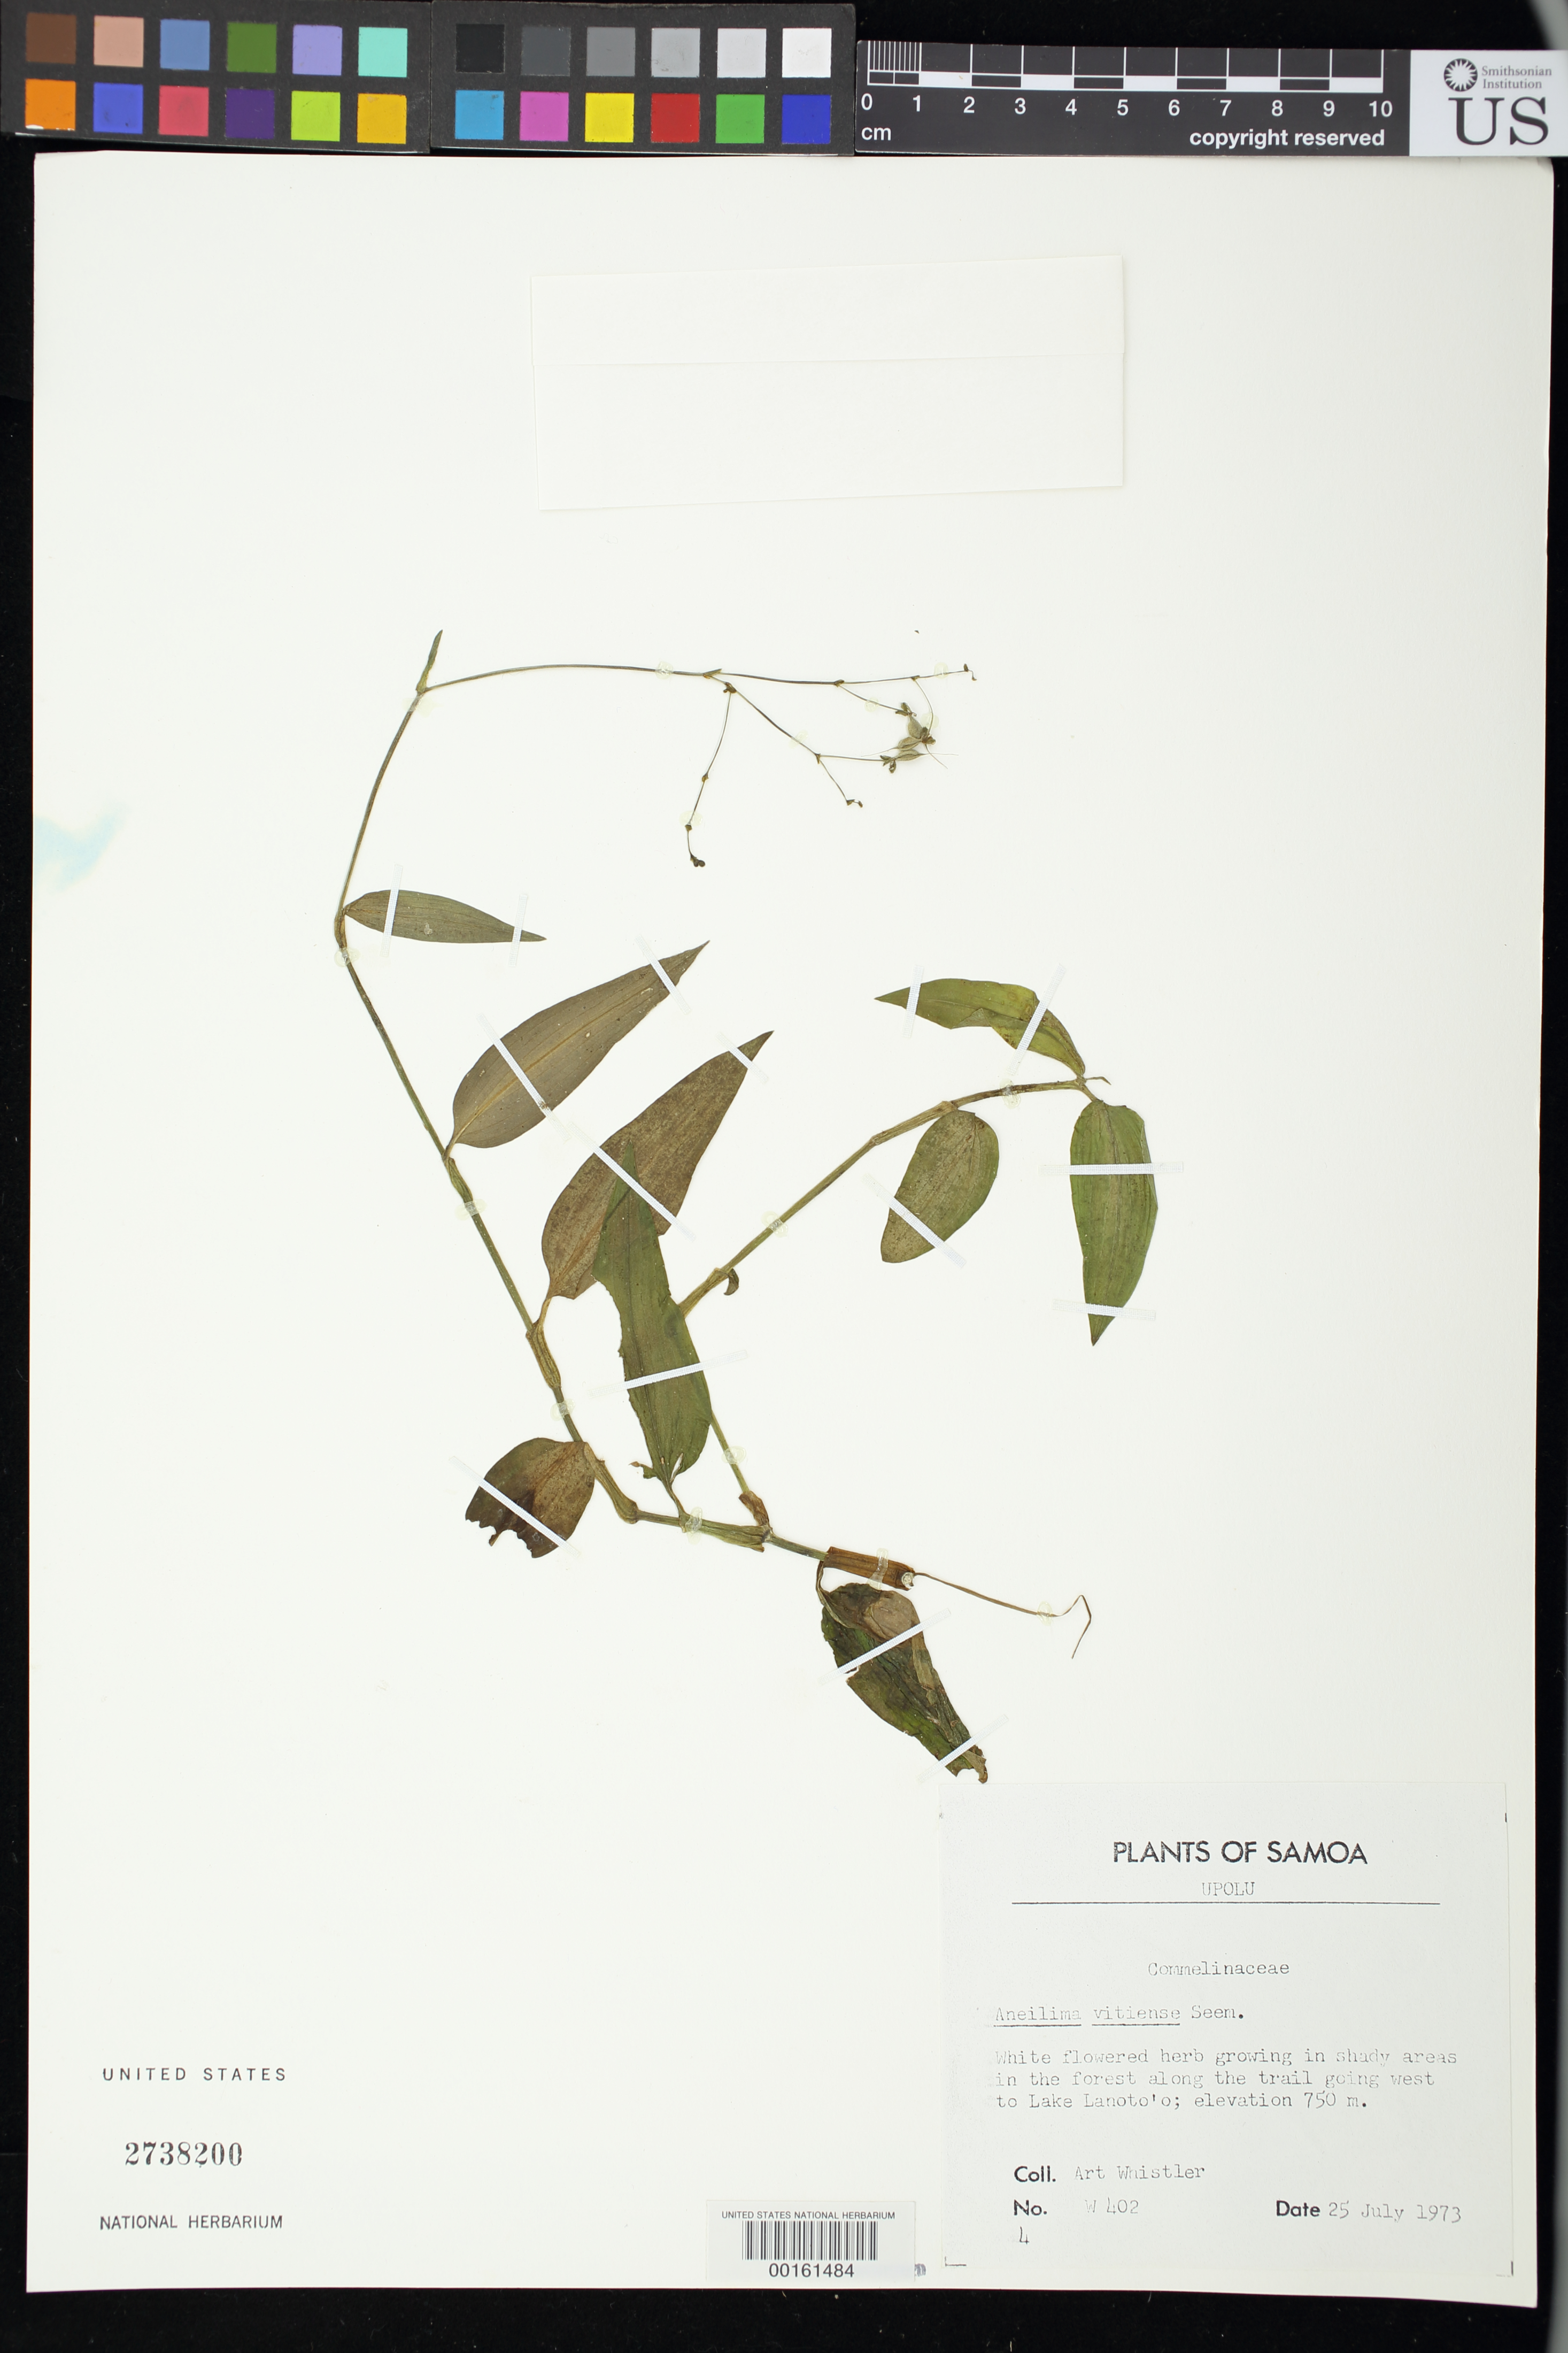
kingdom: Plantae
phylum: Tracheophyta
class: Liliopsida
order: Commelinales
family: Commelinaceae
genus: Rhopalephora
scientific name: Rhopalephora vitiensis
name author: (Seem.) Faden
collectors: A. Whistler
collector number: W402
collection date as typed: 25 Jul 1973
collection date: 1973-07-25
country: Samoa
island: Savai'i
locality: Towards lake lanoto'o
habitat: Shade forest trail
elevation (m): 750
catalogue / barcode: US 2738200